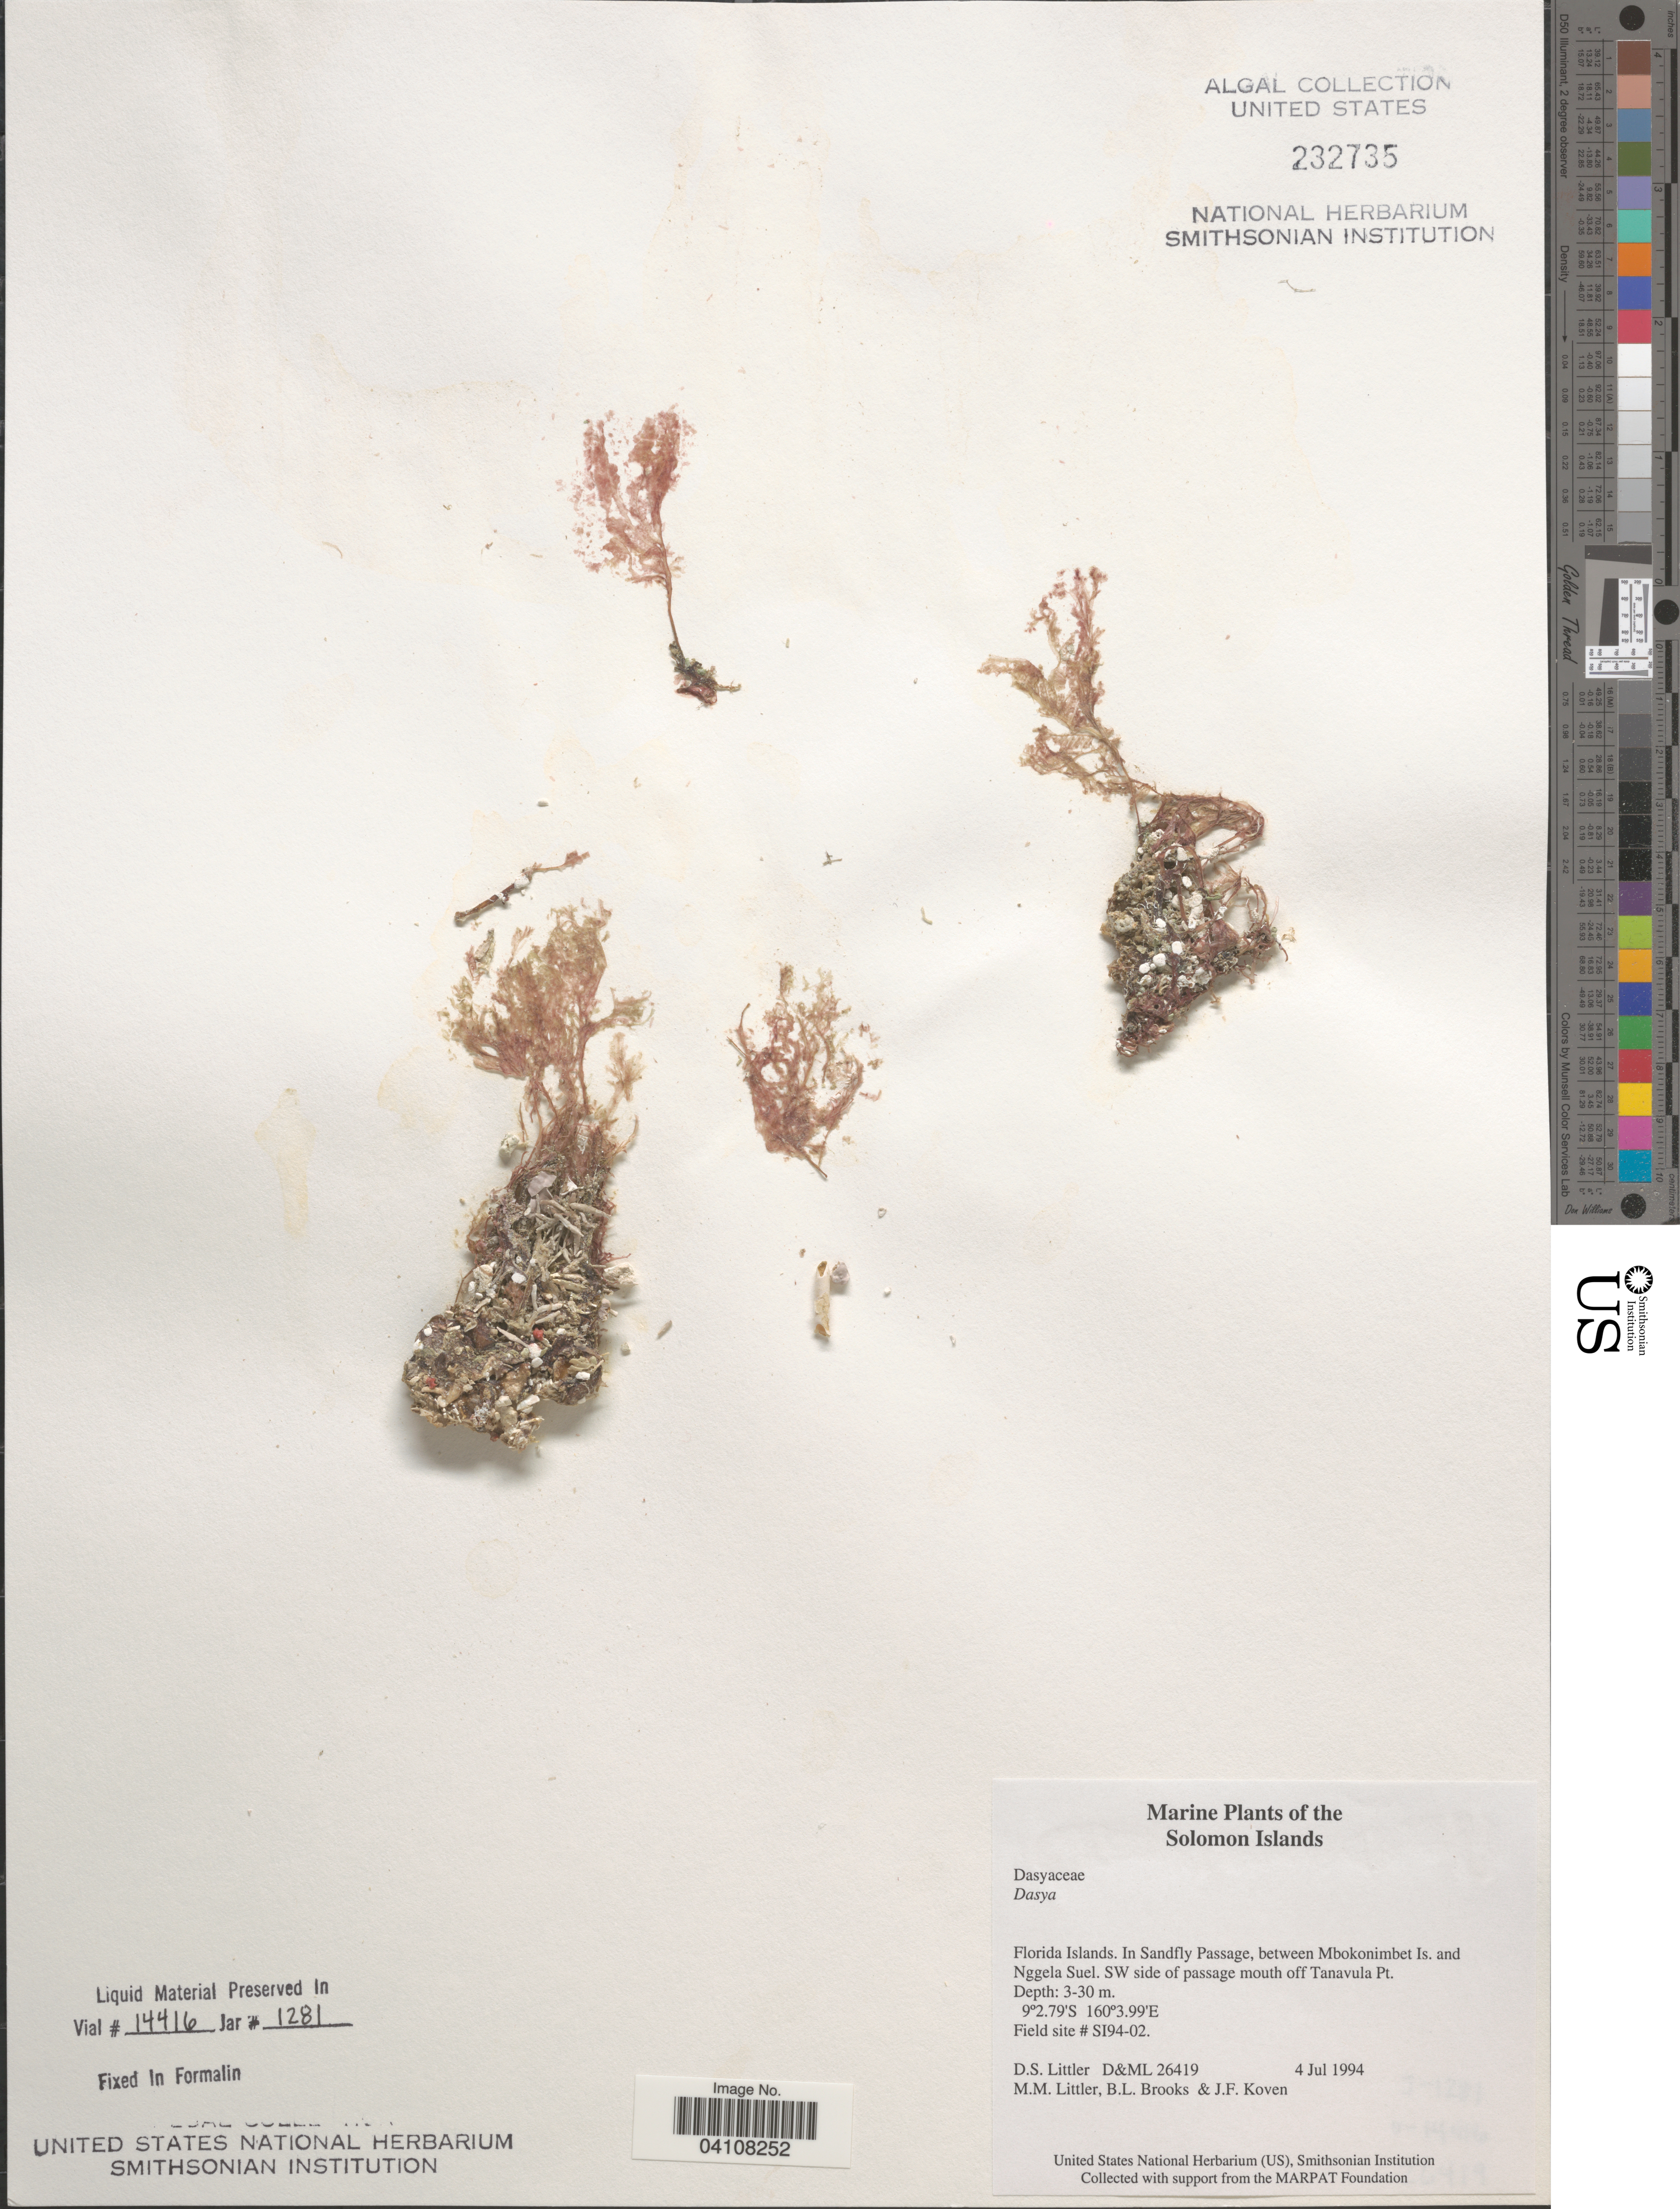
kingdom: Plantae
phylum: Rhodophyta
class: Florideophyceae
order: Ceramiales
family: Dasyaceae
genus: Dasya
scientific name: Dasya sp.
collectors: D. S. Littler, B. Brooks & J. Koven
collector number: D&ML26419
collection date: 1994-07-04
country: Solomon Islands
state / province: Solomon Islands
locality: Florida Islands. In Sandfly Passage, between Mbokonimbet Is. and Nggela Suel. SW side of passage mouth off Tanavula Pt. Field site # SI94-02.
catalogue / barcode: US 232735